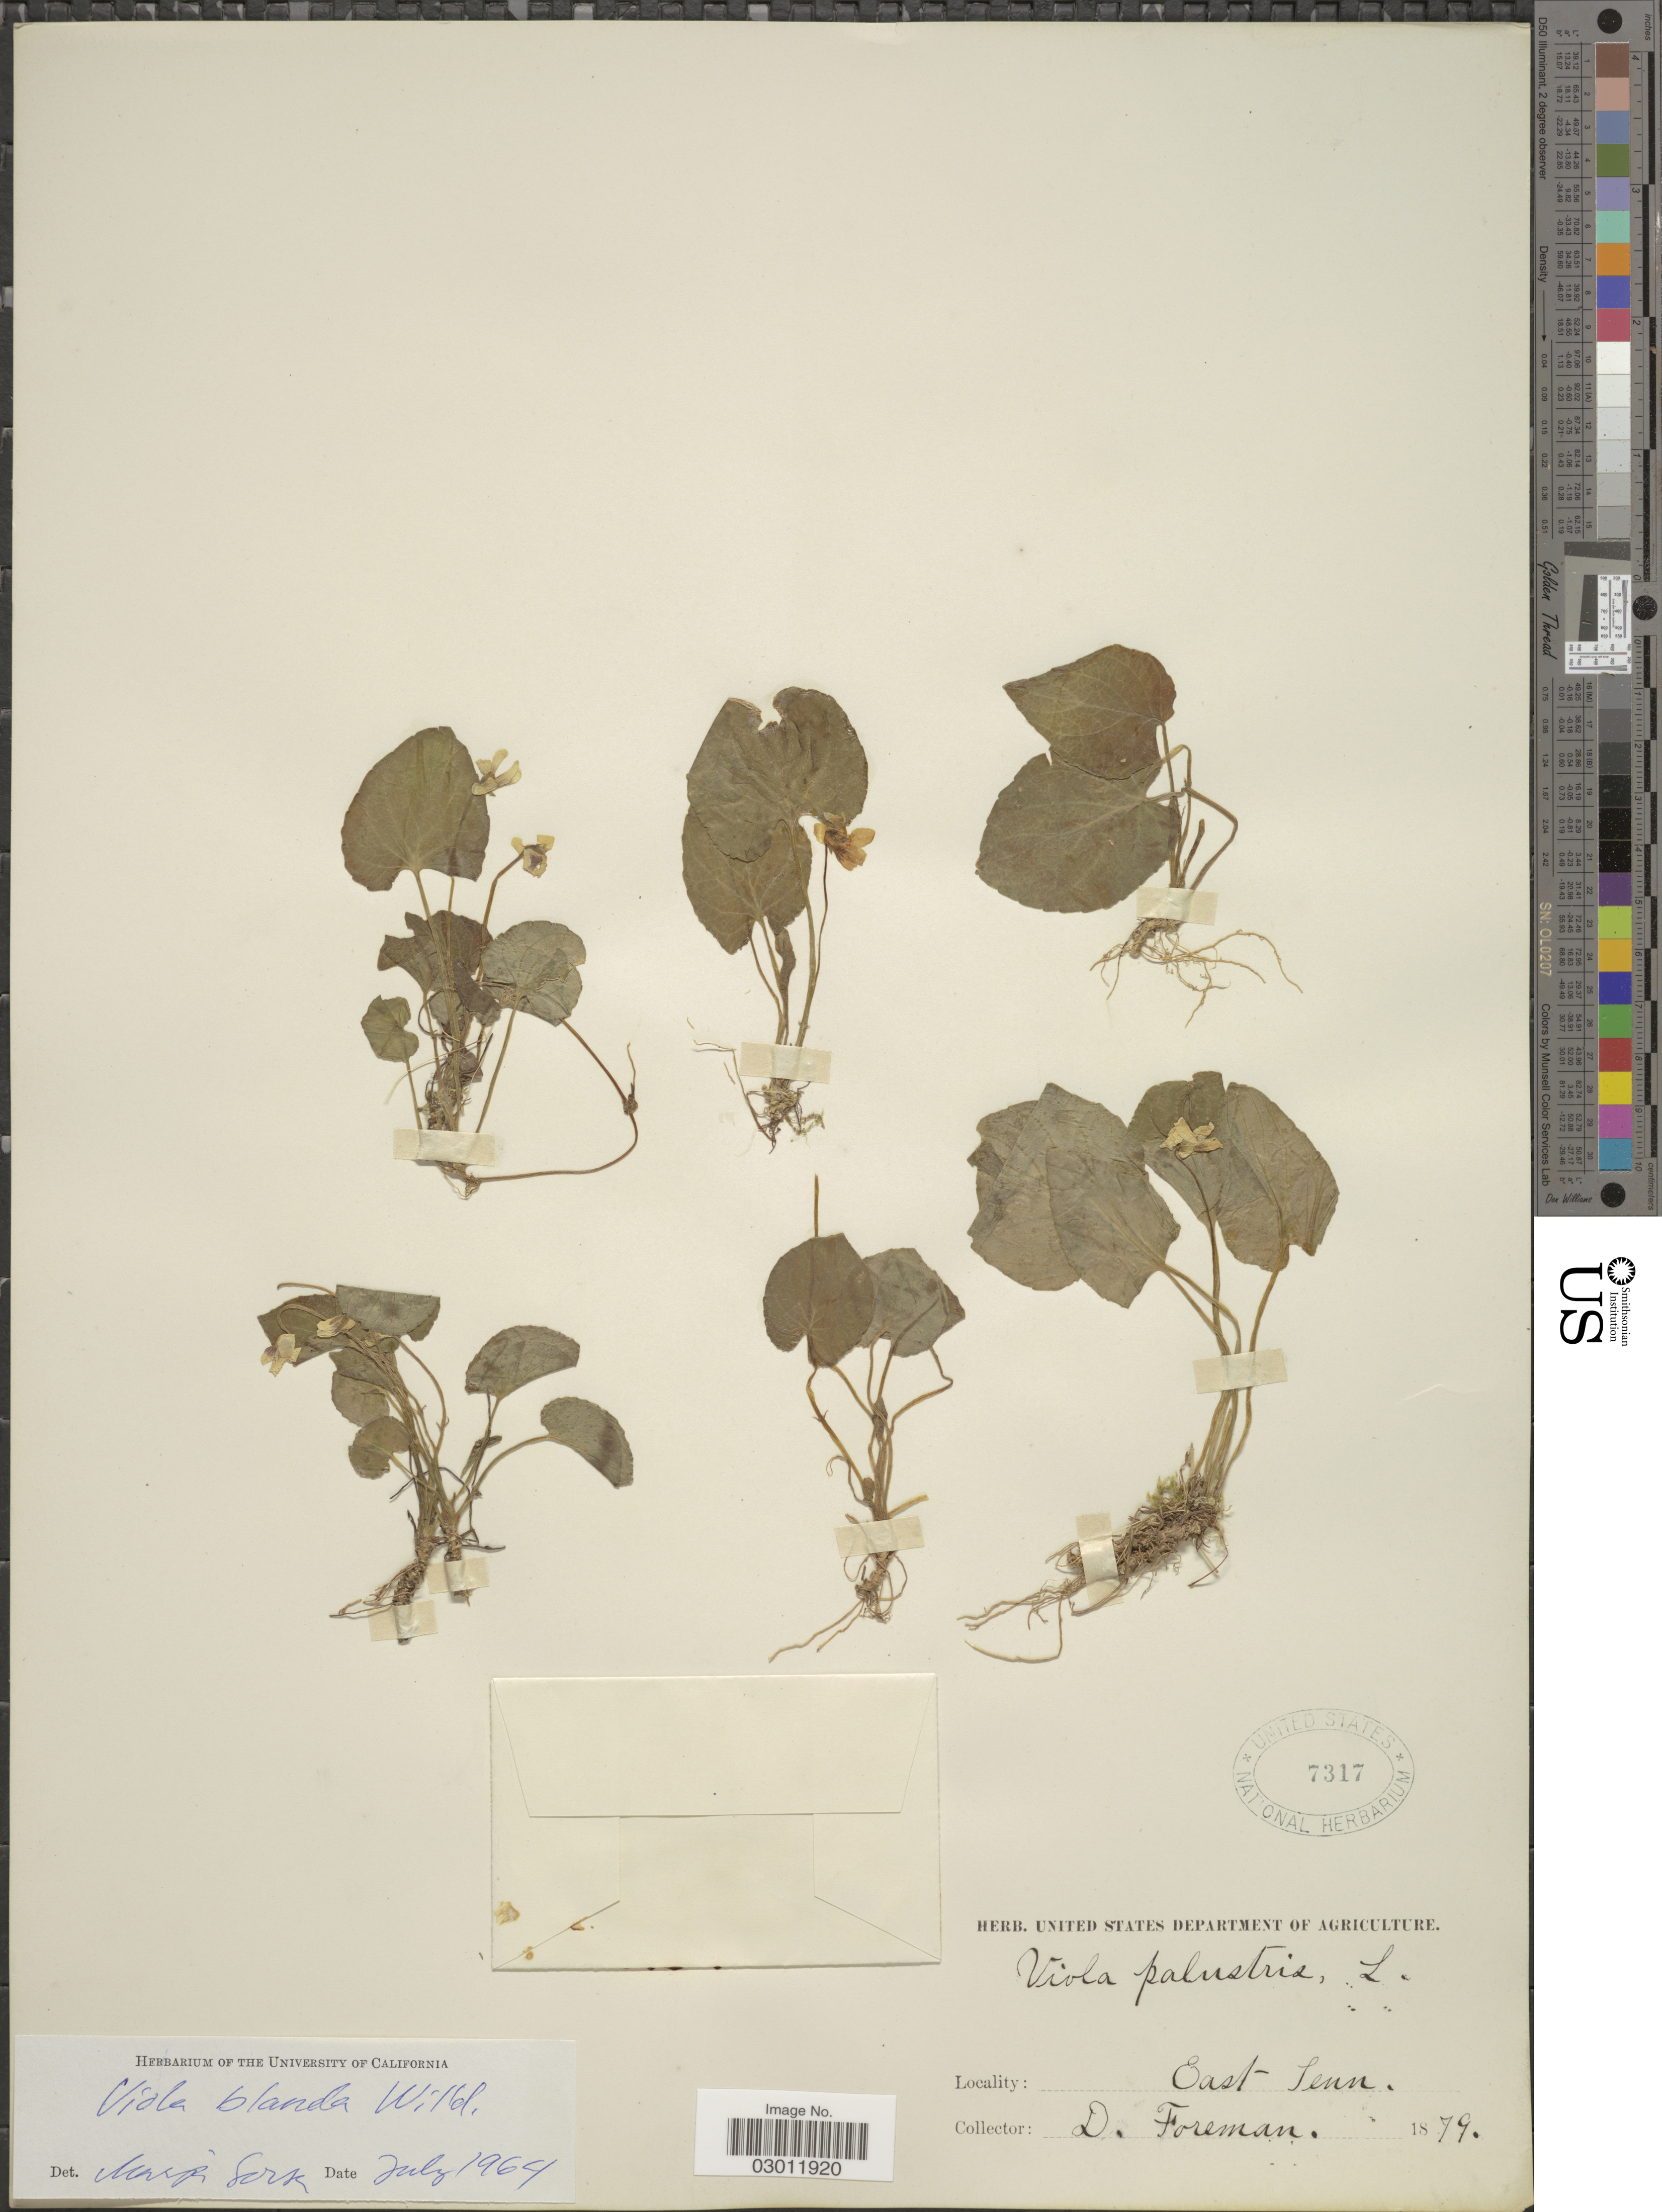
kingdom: Plantae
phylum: Tracheophyta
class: Magnoliopsida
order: Malpighiales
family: Violaceae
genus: Viola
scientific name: Viola blanda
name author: Willd.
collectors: D. Foreman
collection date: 1879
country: United States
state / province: Tennessee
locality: East Tenn.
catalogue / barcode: US 7317